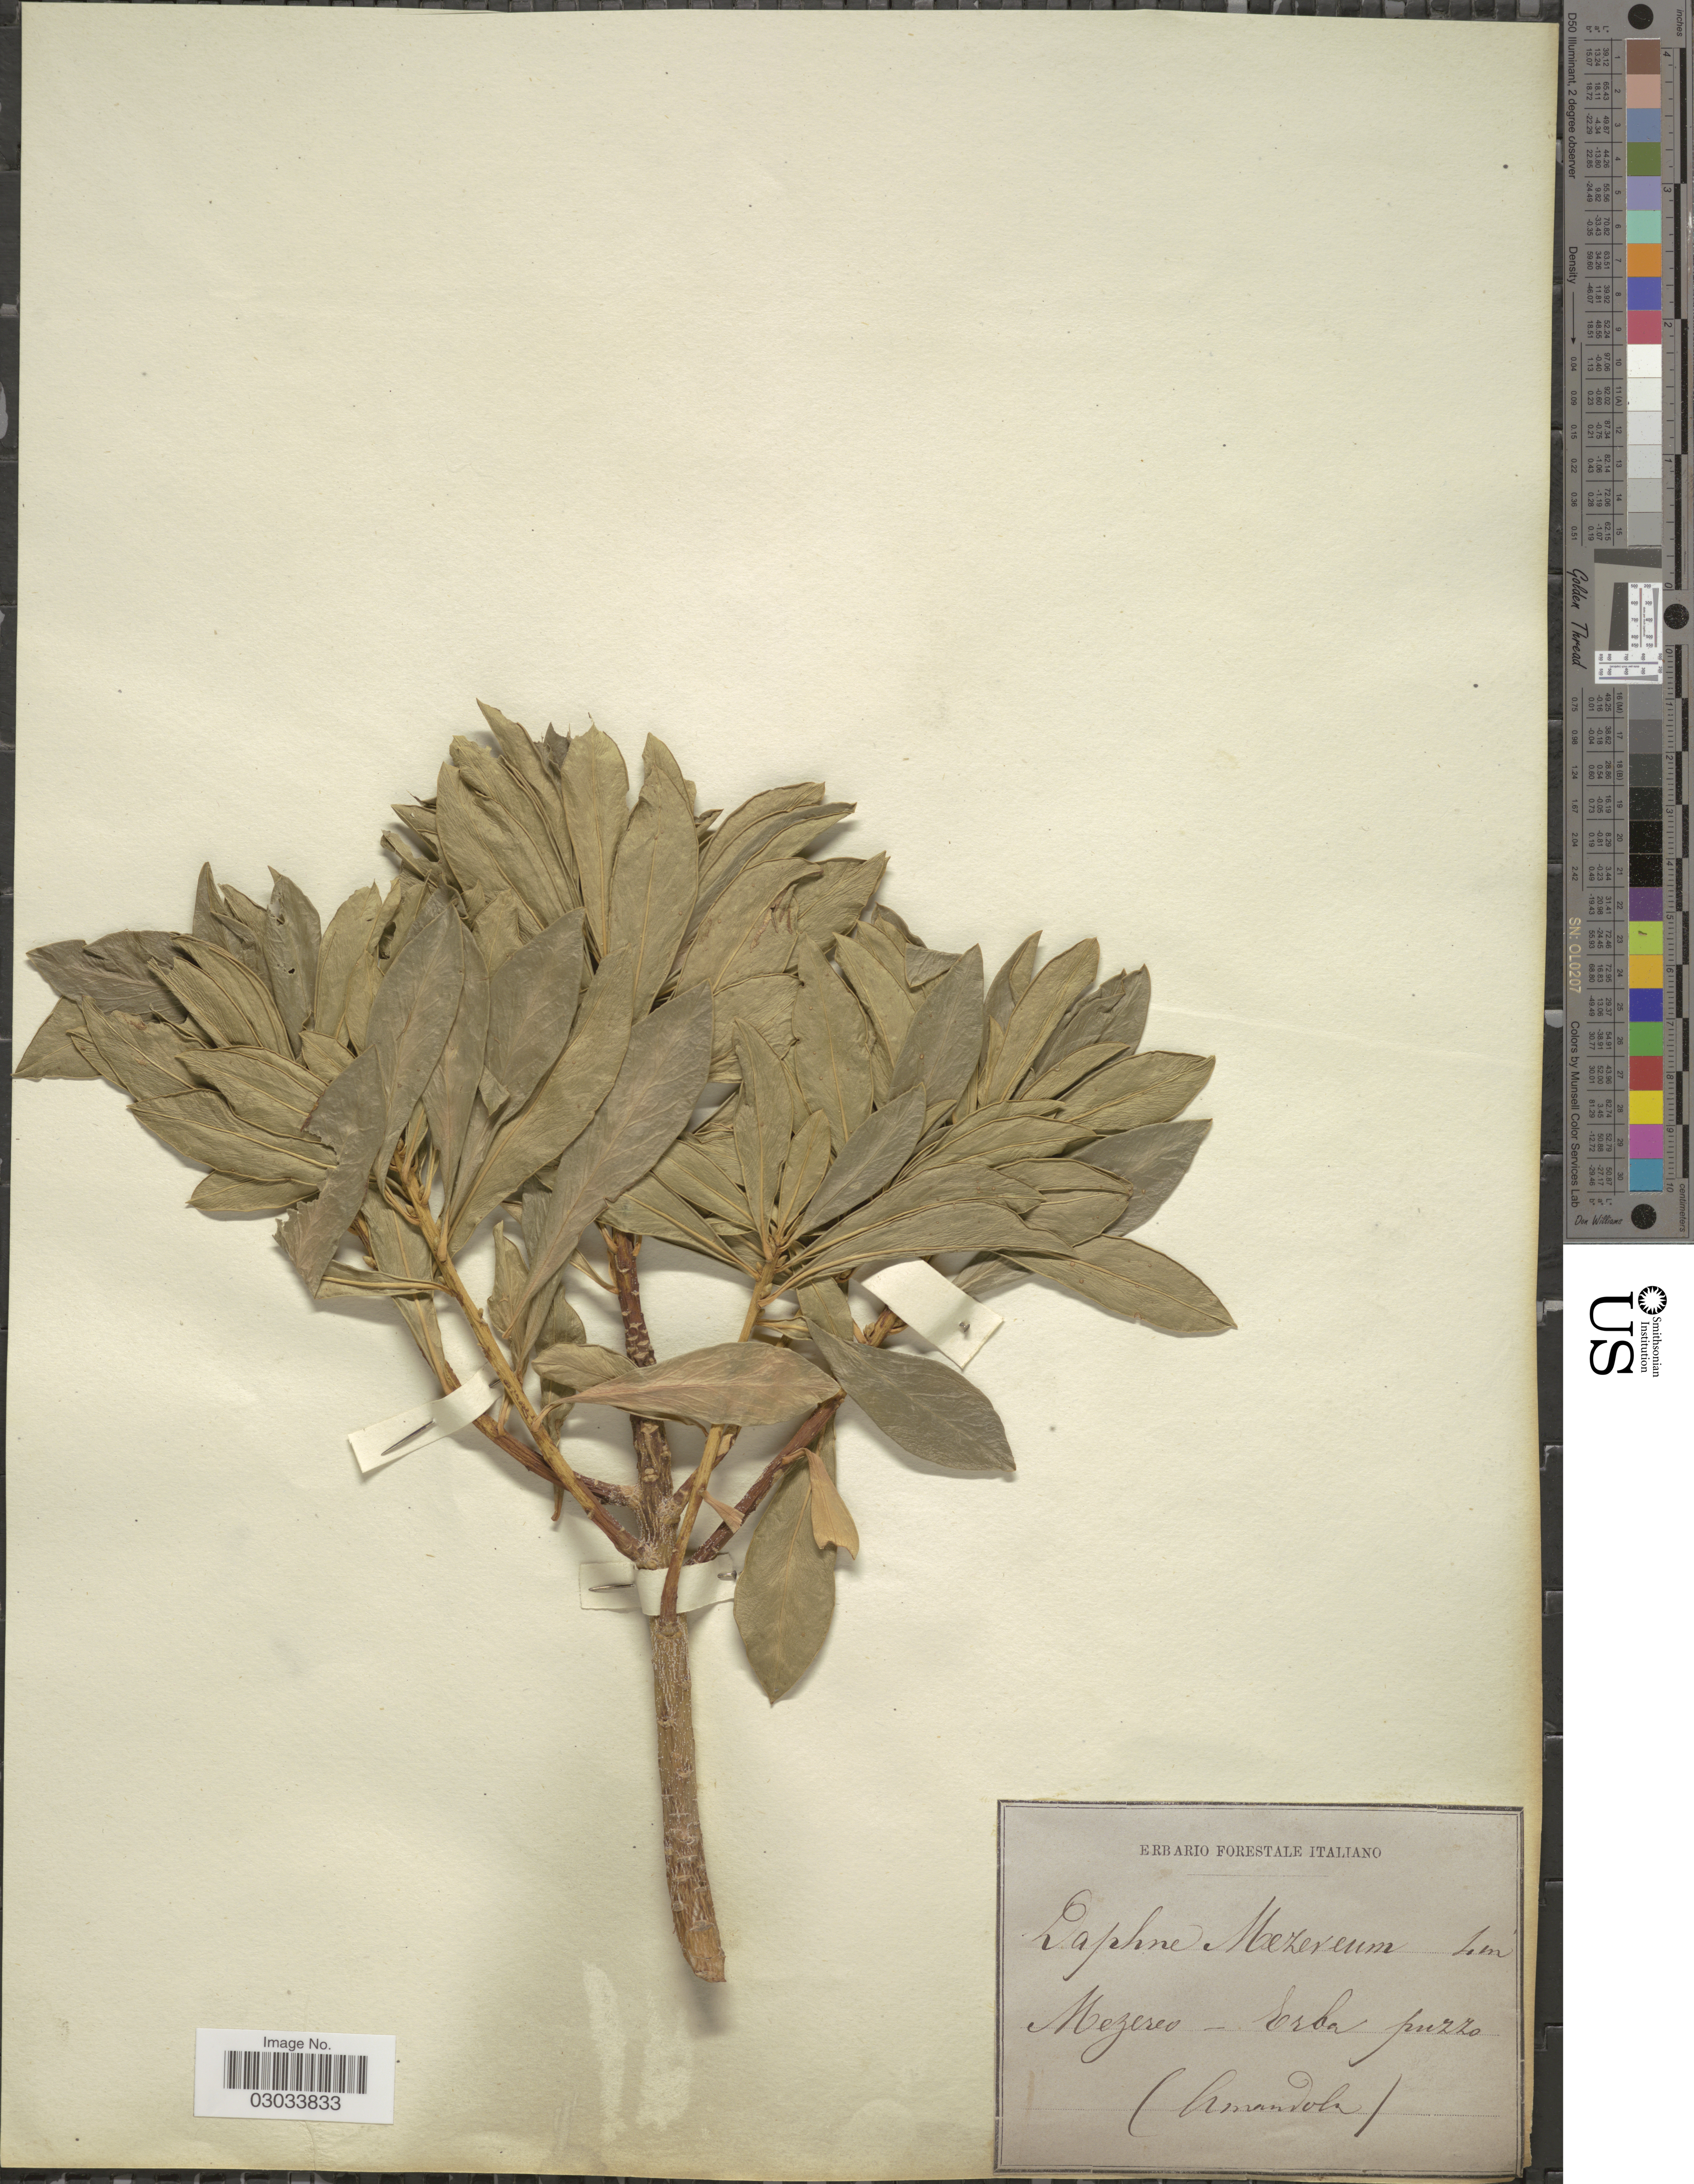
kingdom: Plantae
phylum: Tracheophyta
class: Magnoliopsida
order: Malvales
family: Thymelaeaceae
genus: Daphne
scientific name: Daphne mezereum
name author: L.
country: Italy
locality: Mezereo - Irba puzzo. [interpreted]